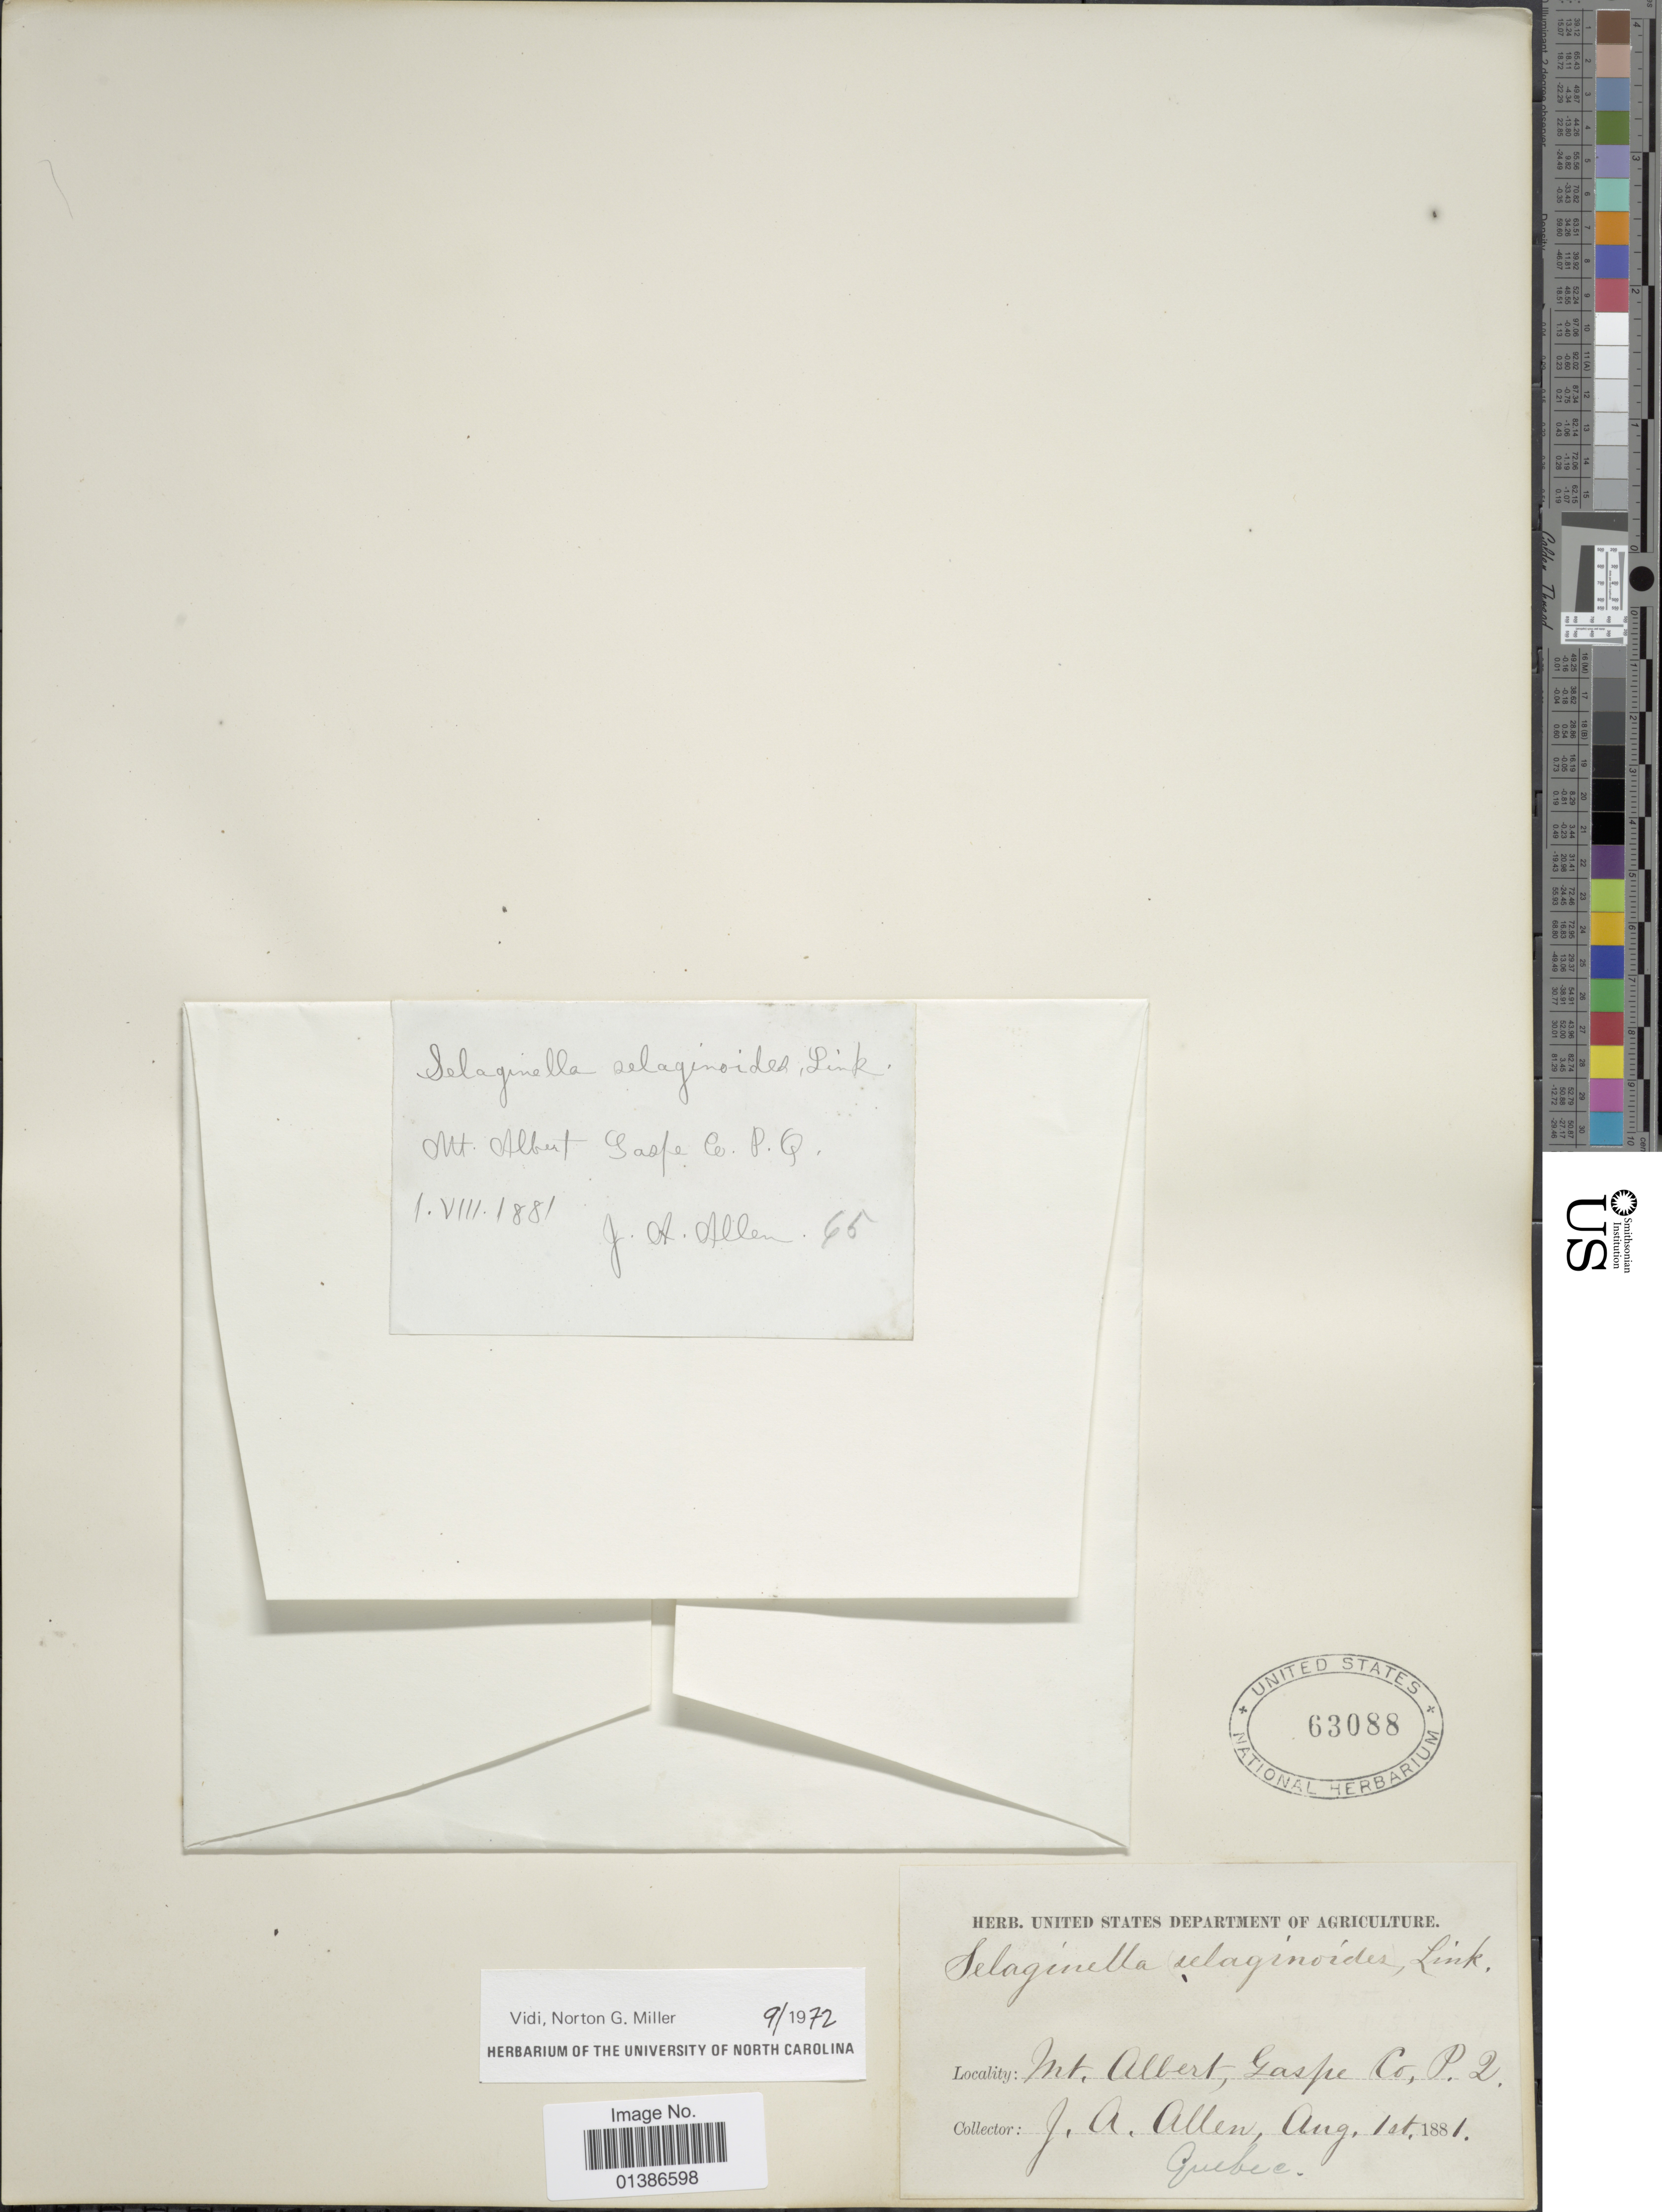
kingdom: Plantae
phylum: Tracheophyta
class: Lycopodiopsida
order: Selaginellales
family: Selaginellaceae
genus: Selaginella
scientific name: Selaginella selaginoides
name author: (L.) Link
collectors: J. A. Allen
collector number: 45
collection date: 1881-08-01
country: Canada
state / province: Quebec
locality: Mt. Albert, Gaspe Co, P.Q.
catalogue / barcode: US 63088